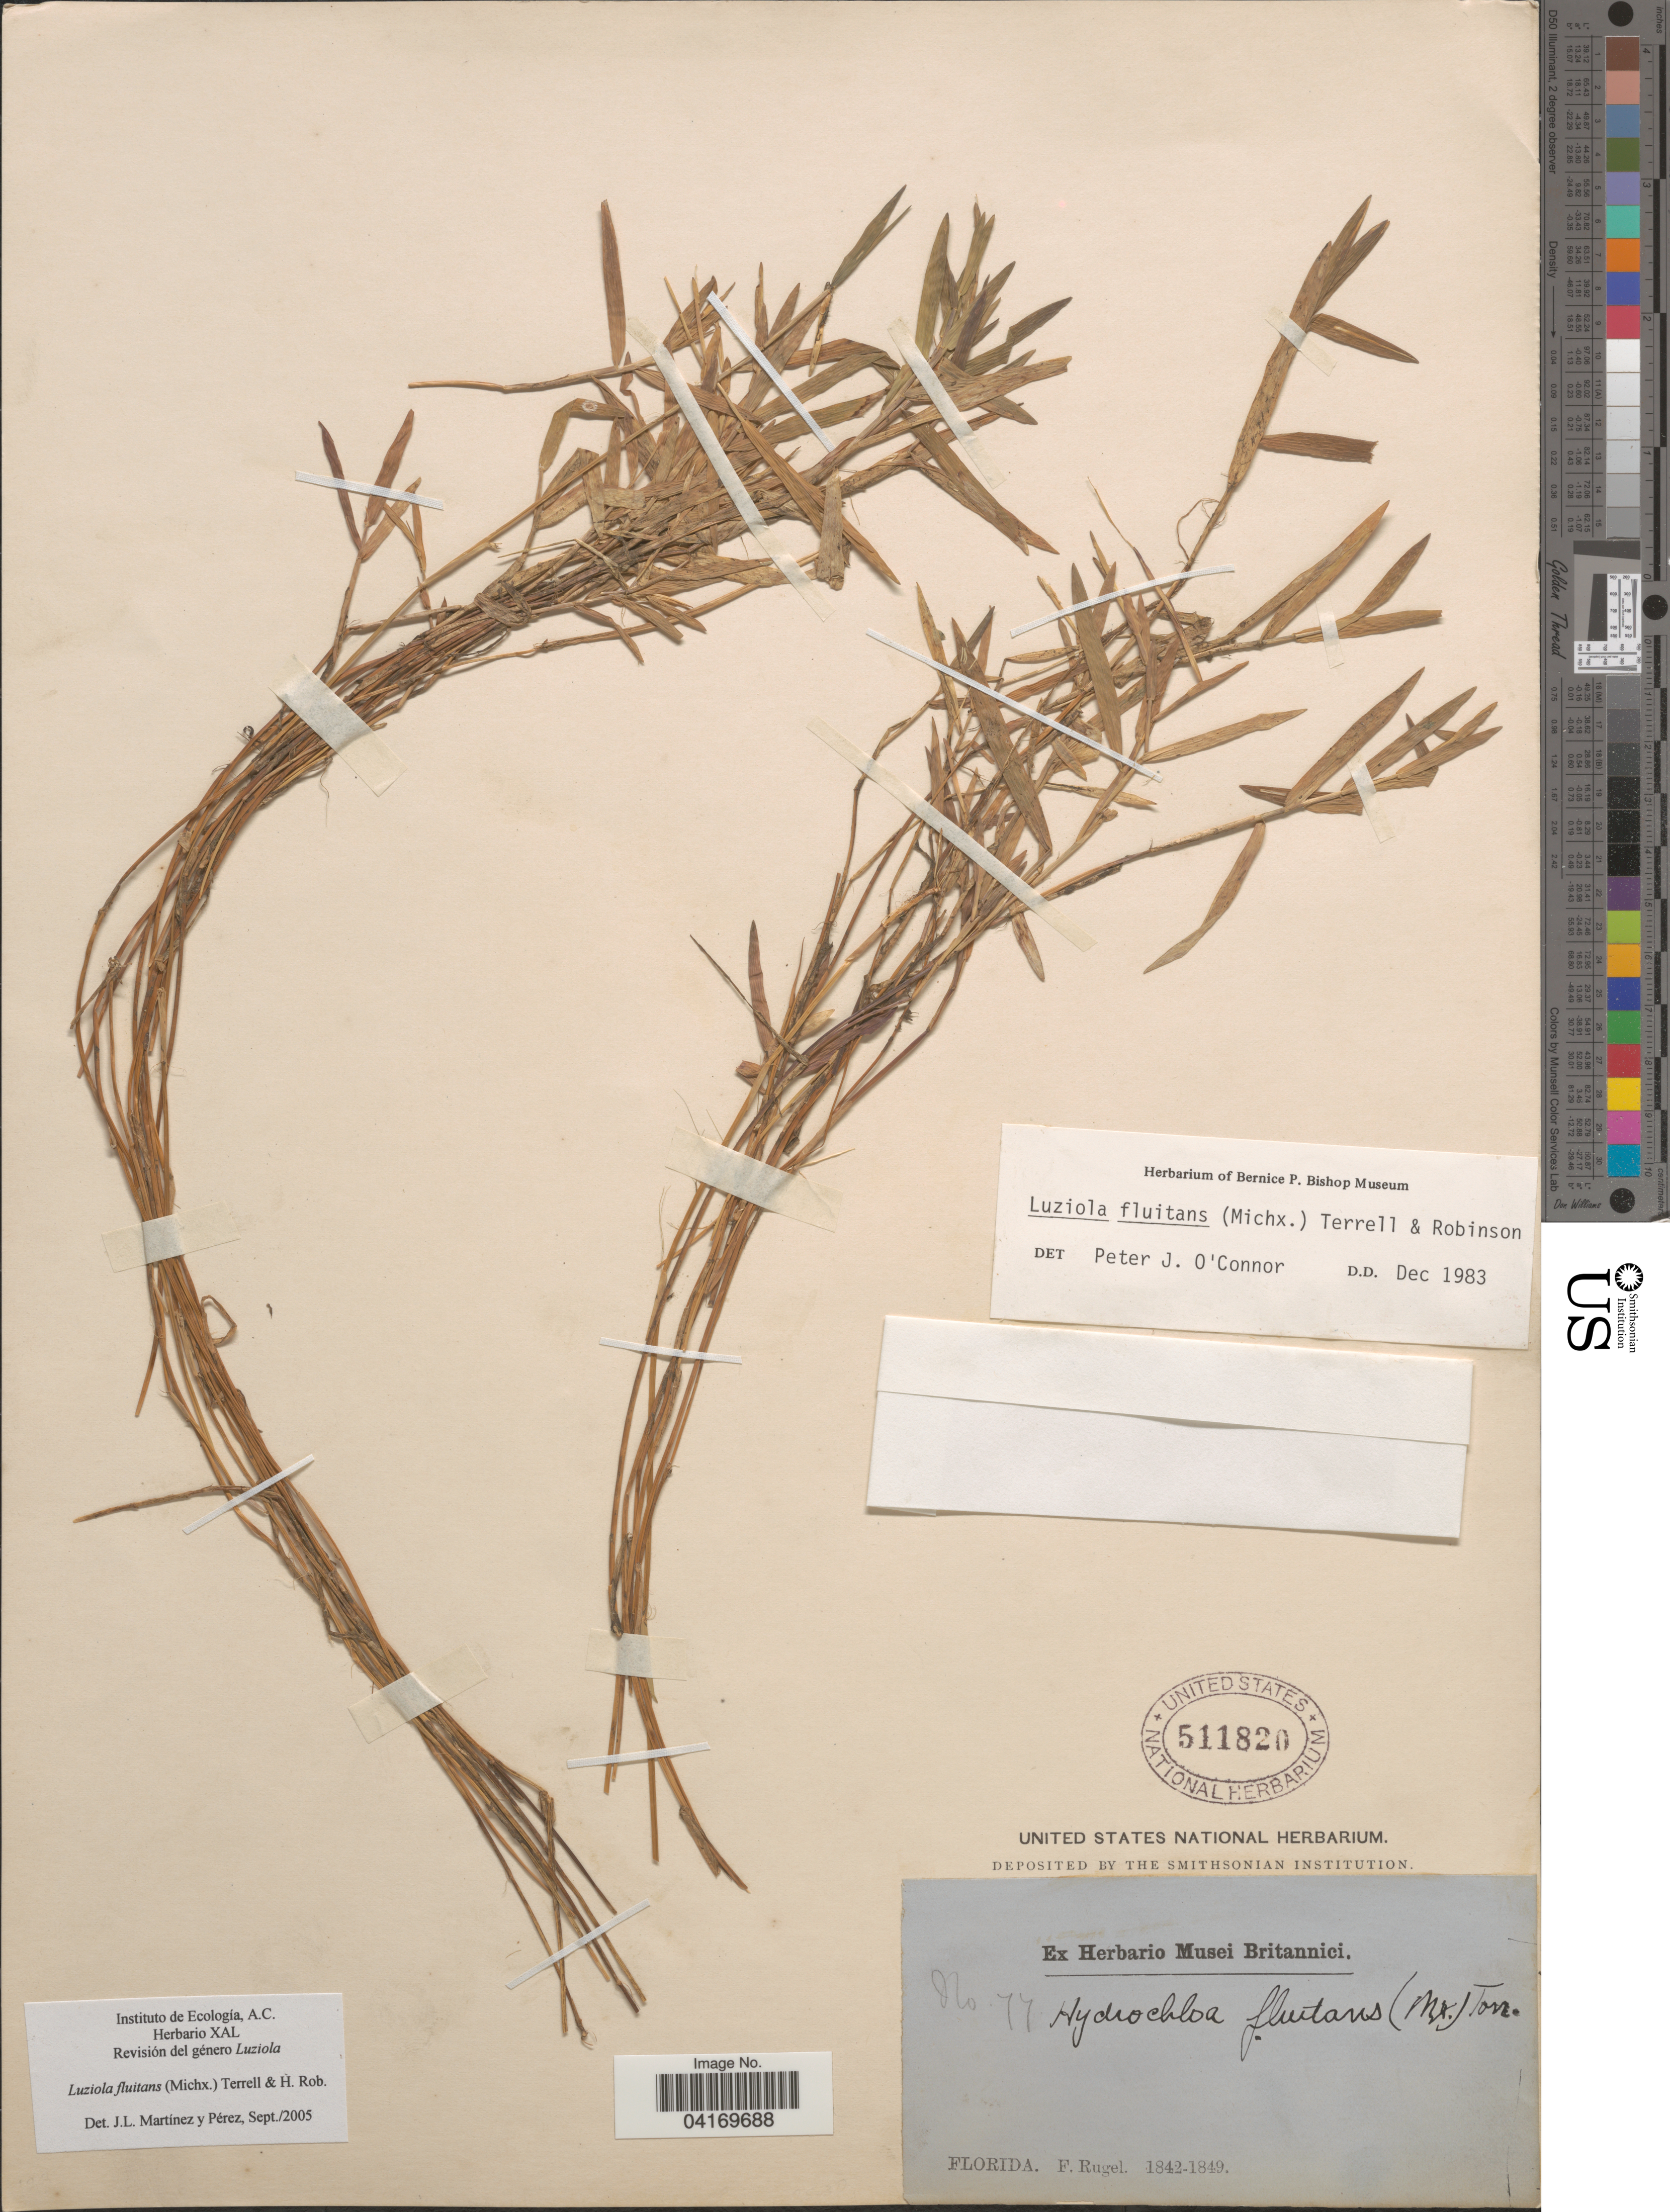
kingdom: Plantae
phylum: Tracheophyta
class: Liliopsida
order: Poales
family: Poaceae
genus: Luziola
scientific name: Luziola fluitans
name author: (Michx.) Terrell & H. Rob.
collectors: F. Rugel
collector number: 77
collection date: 1842/1849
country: United States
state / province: Florida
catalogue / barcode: US 511820